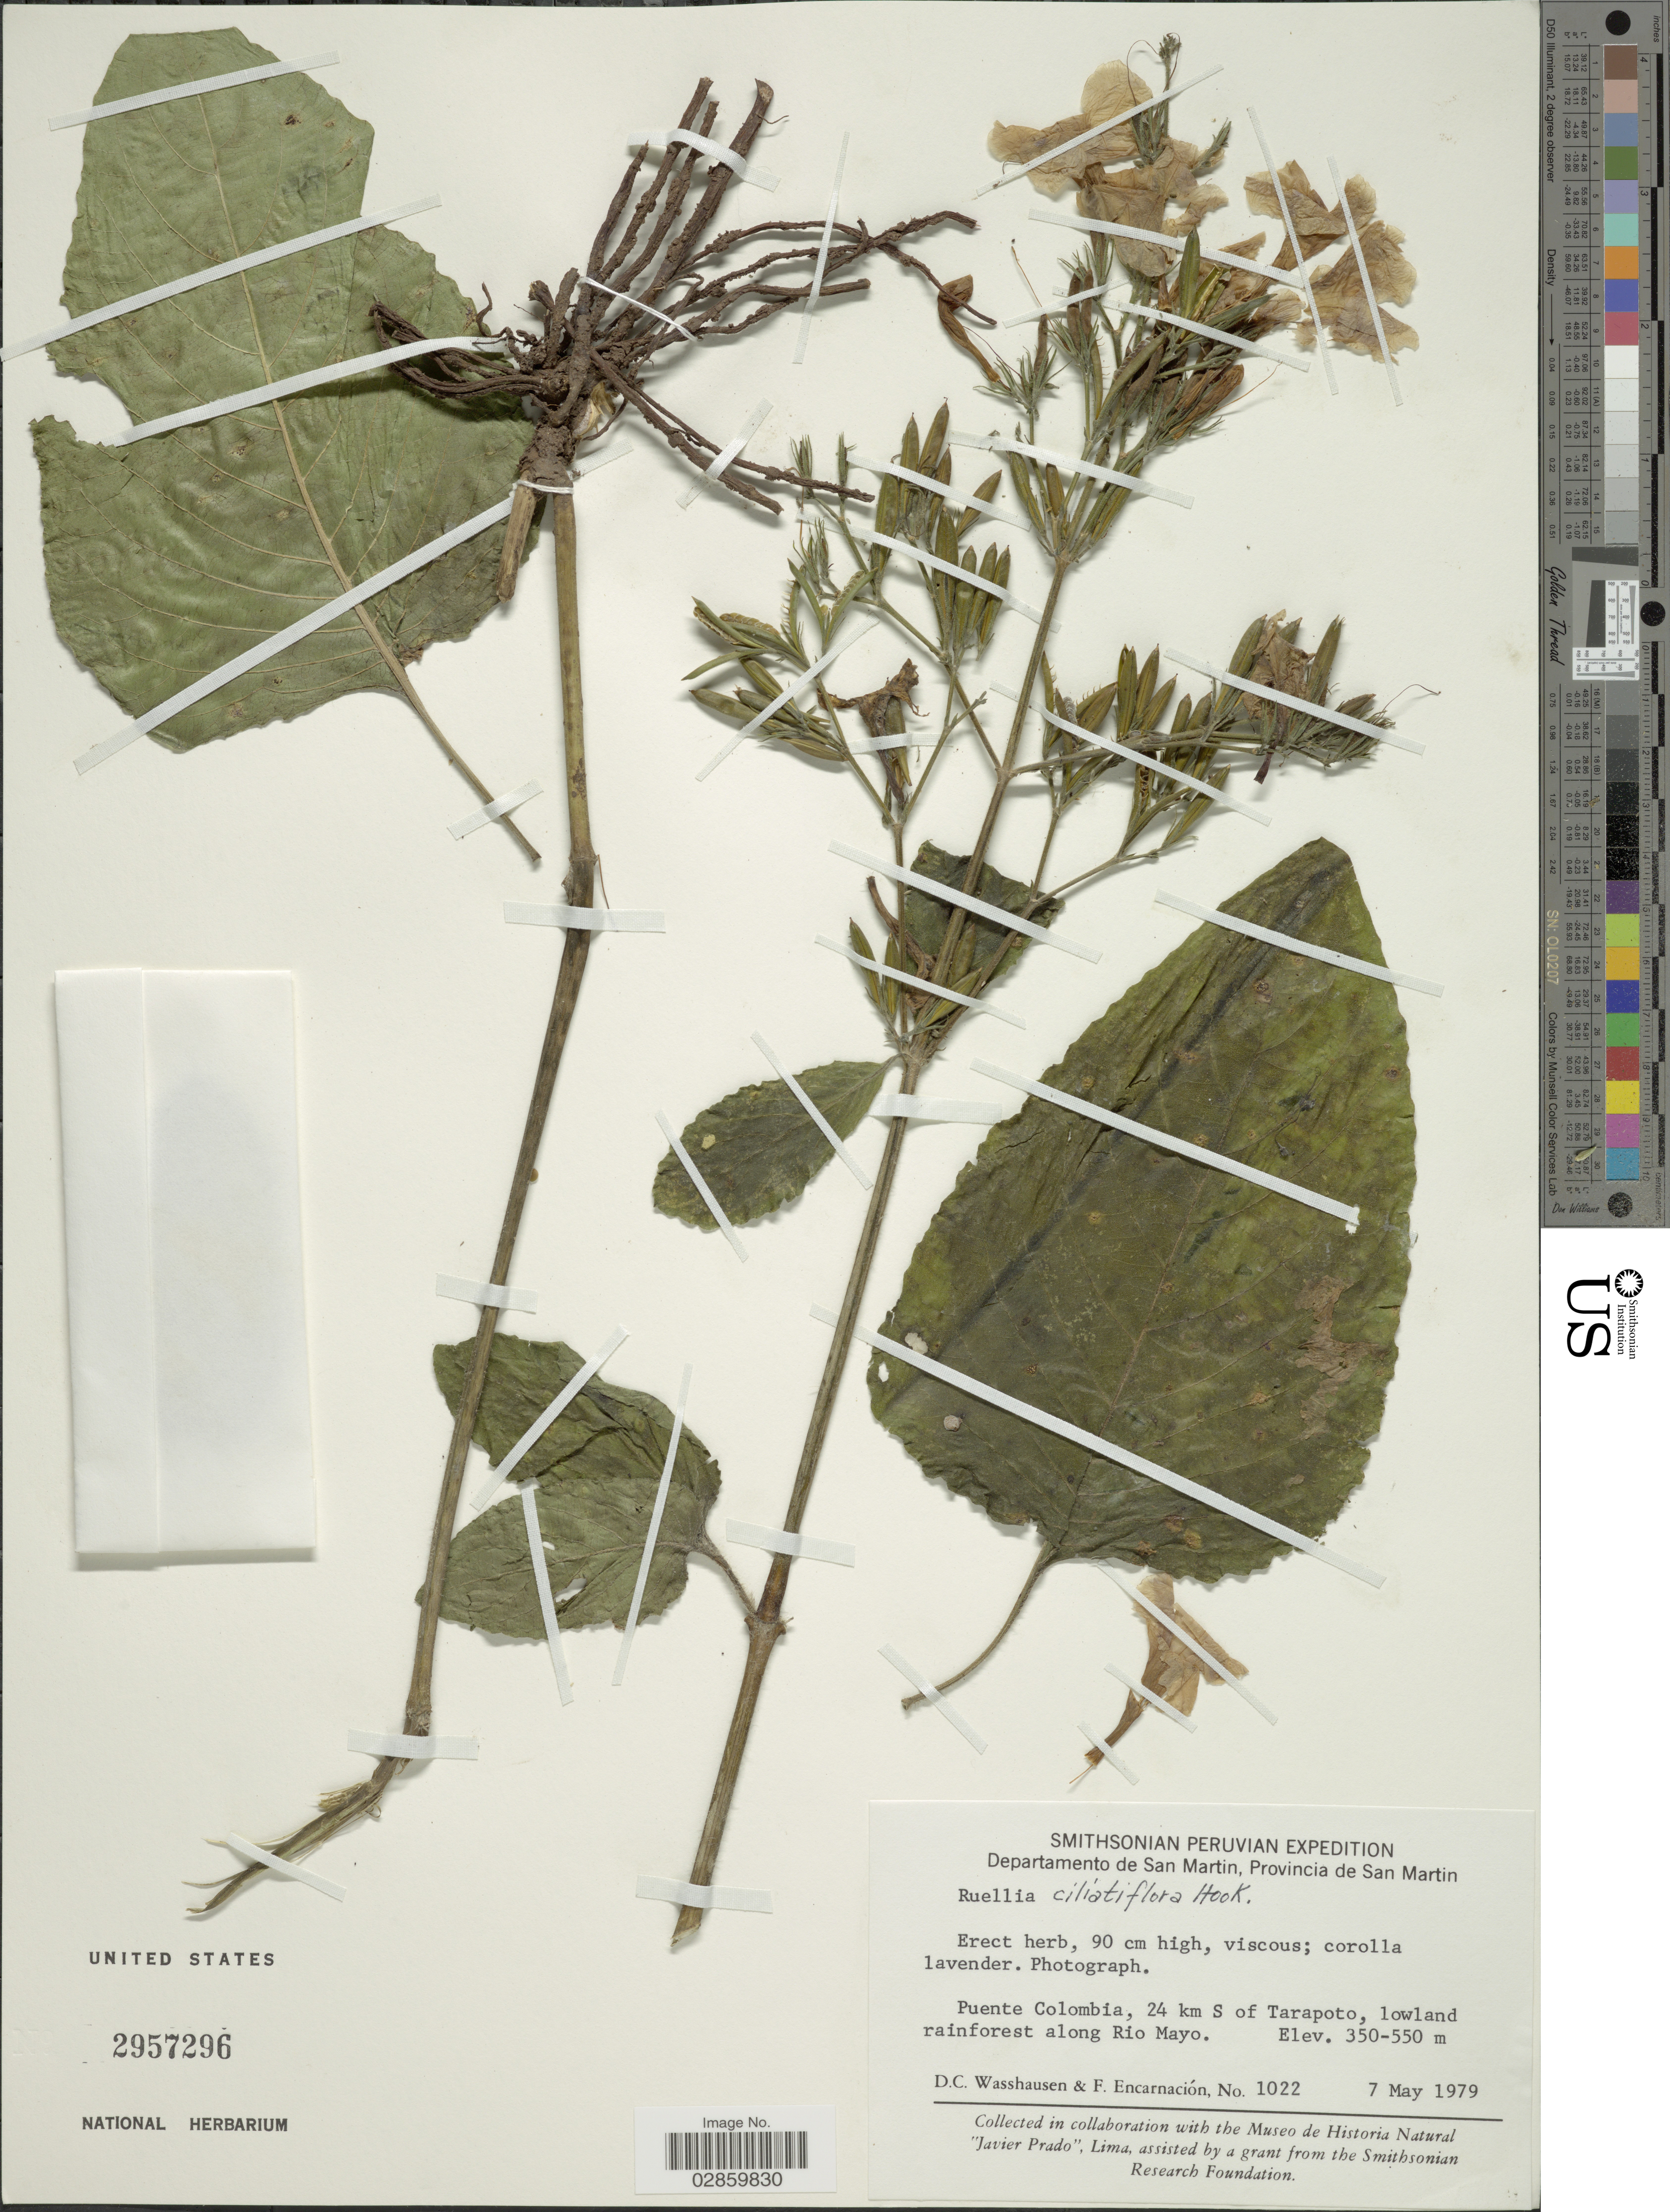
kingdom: Plantae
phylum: Tracheophyta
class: Magnoliopsida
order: Lamiales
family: Acanthaceae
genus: Ruellia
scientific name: Ruellia ciliatiflora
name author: Hook.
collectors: D. C. Wasshausen & F. Encarnación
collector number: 1022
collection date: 1979-05-07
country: Peru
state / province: San Martín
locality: Departamento de San Martin, Provincia de San Martin. Puente Colombia, 24 km S of Tarapoto, lowland rainforest along Rio Mayo.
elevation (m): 350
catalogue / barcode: US 2957296